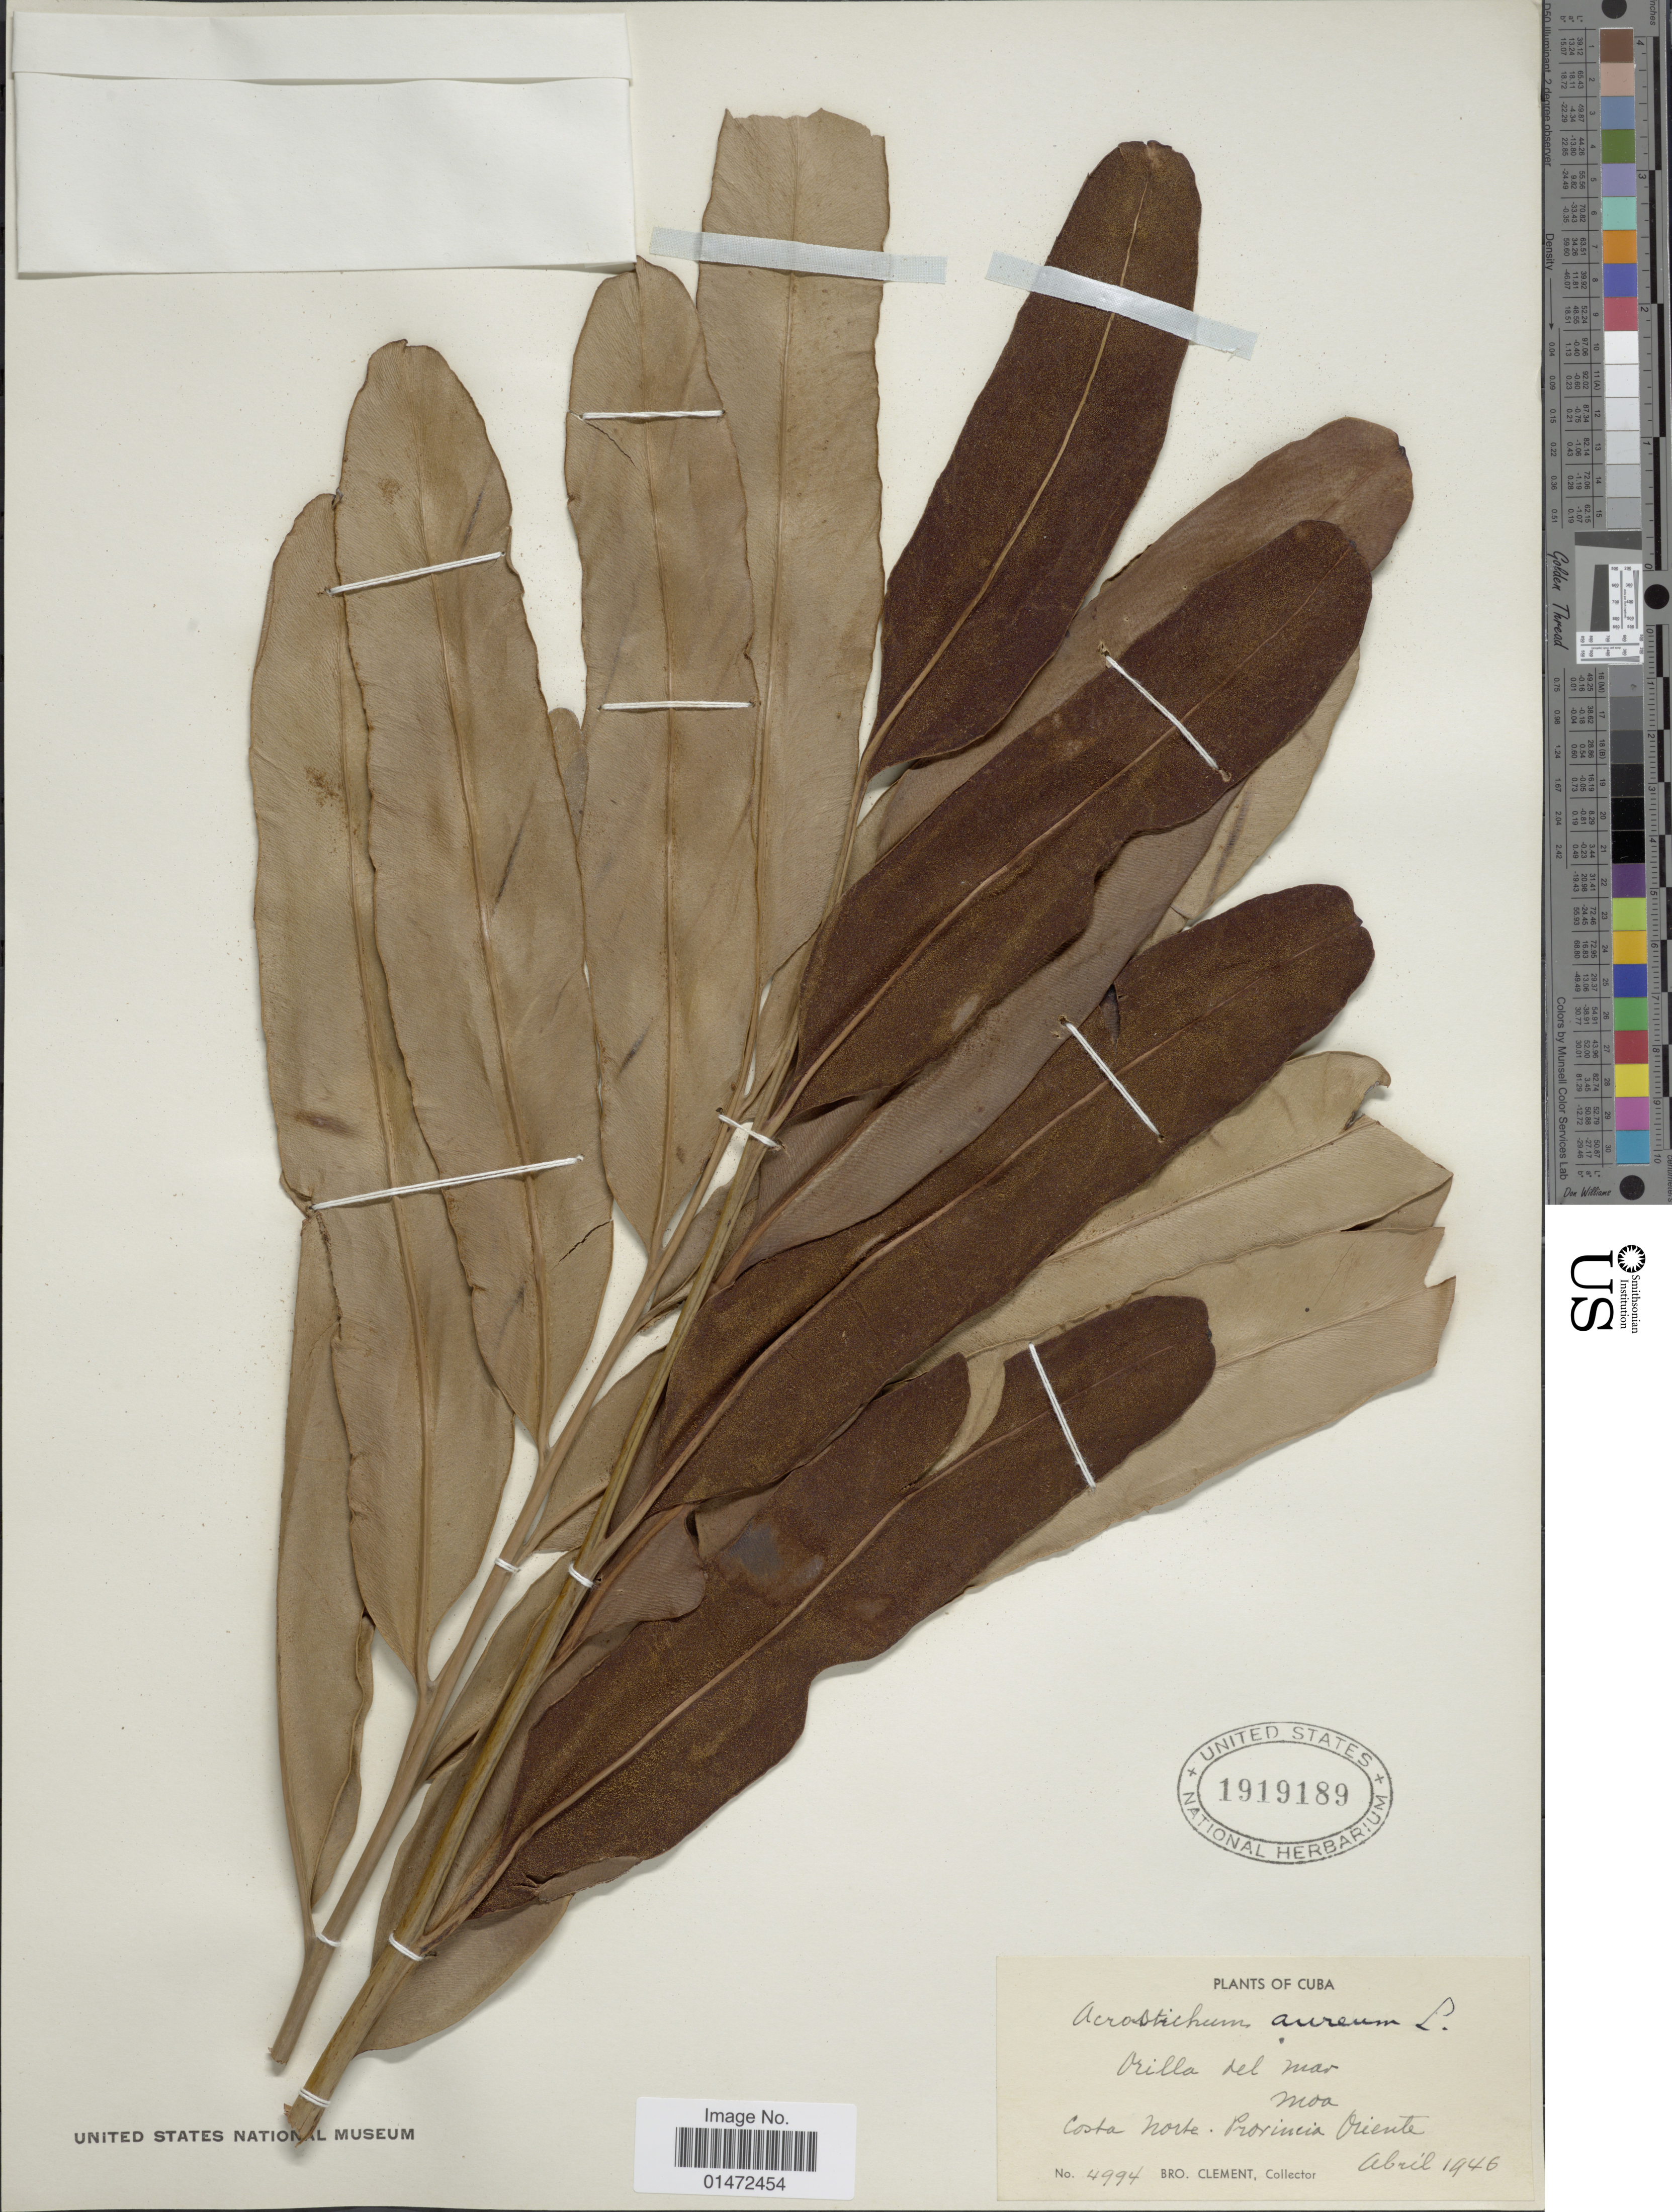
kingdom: Plantae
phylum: Tracheophyta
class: Polypodiopsida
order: Polypodiales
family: Pteridaceae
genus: Acrostichum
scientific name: Acrostichum aureum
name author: L.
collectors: B. Clement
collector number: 4994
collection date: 1946-04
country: Cuba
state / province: Oriente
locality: Orilla del Mar, Moa, Costa Norte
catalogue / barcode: US 1919189